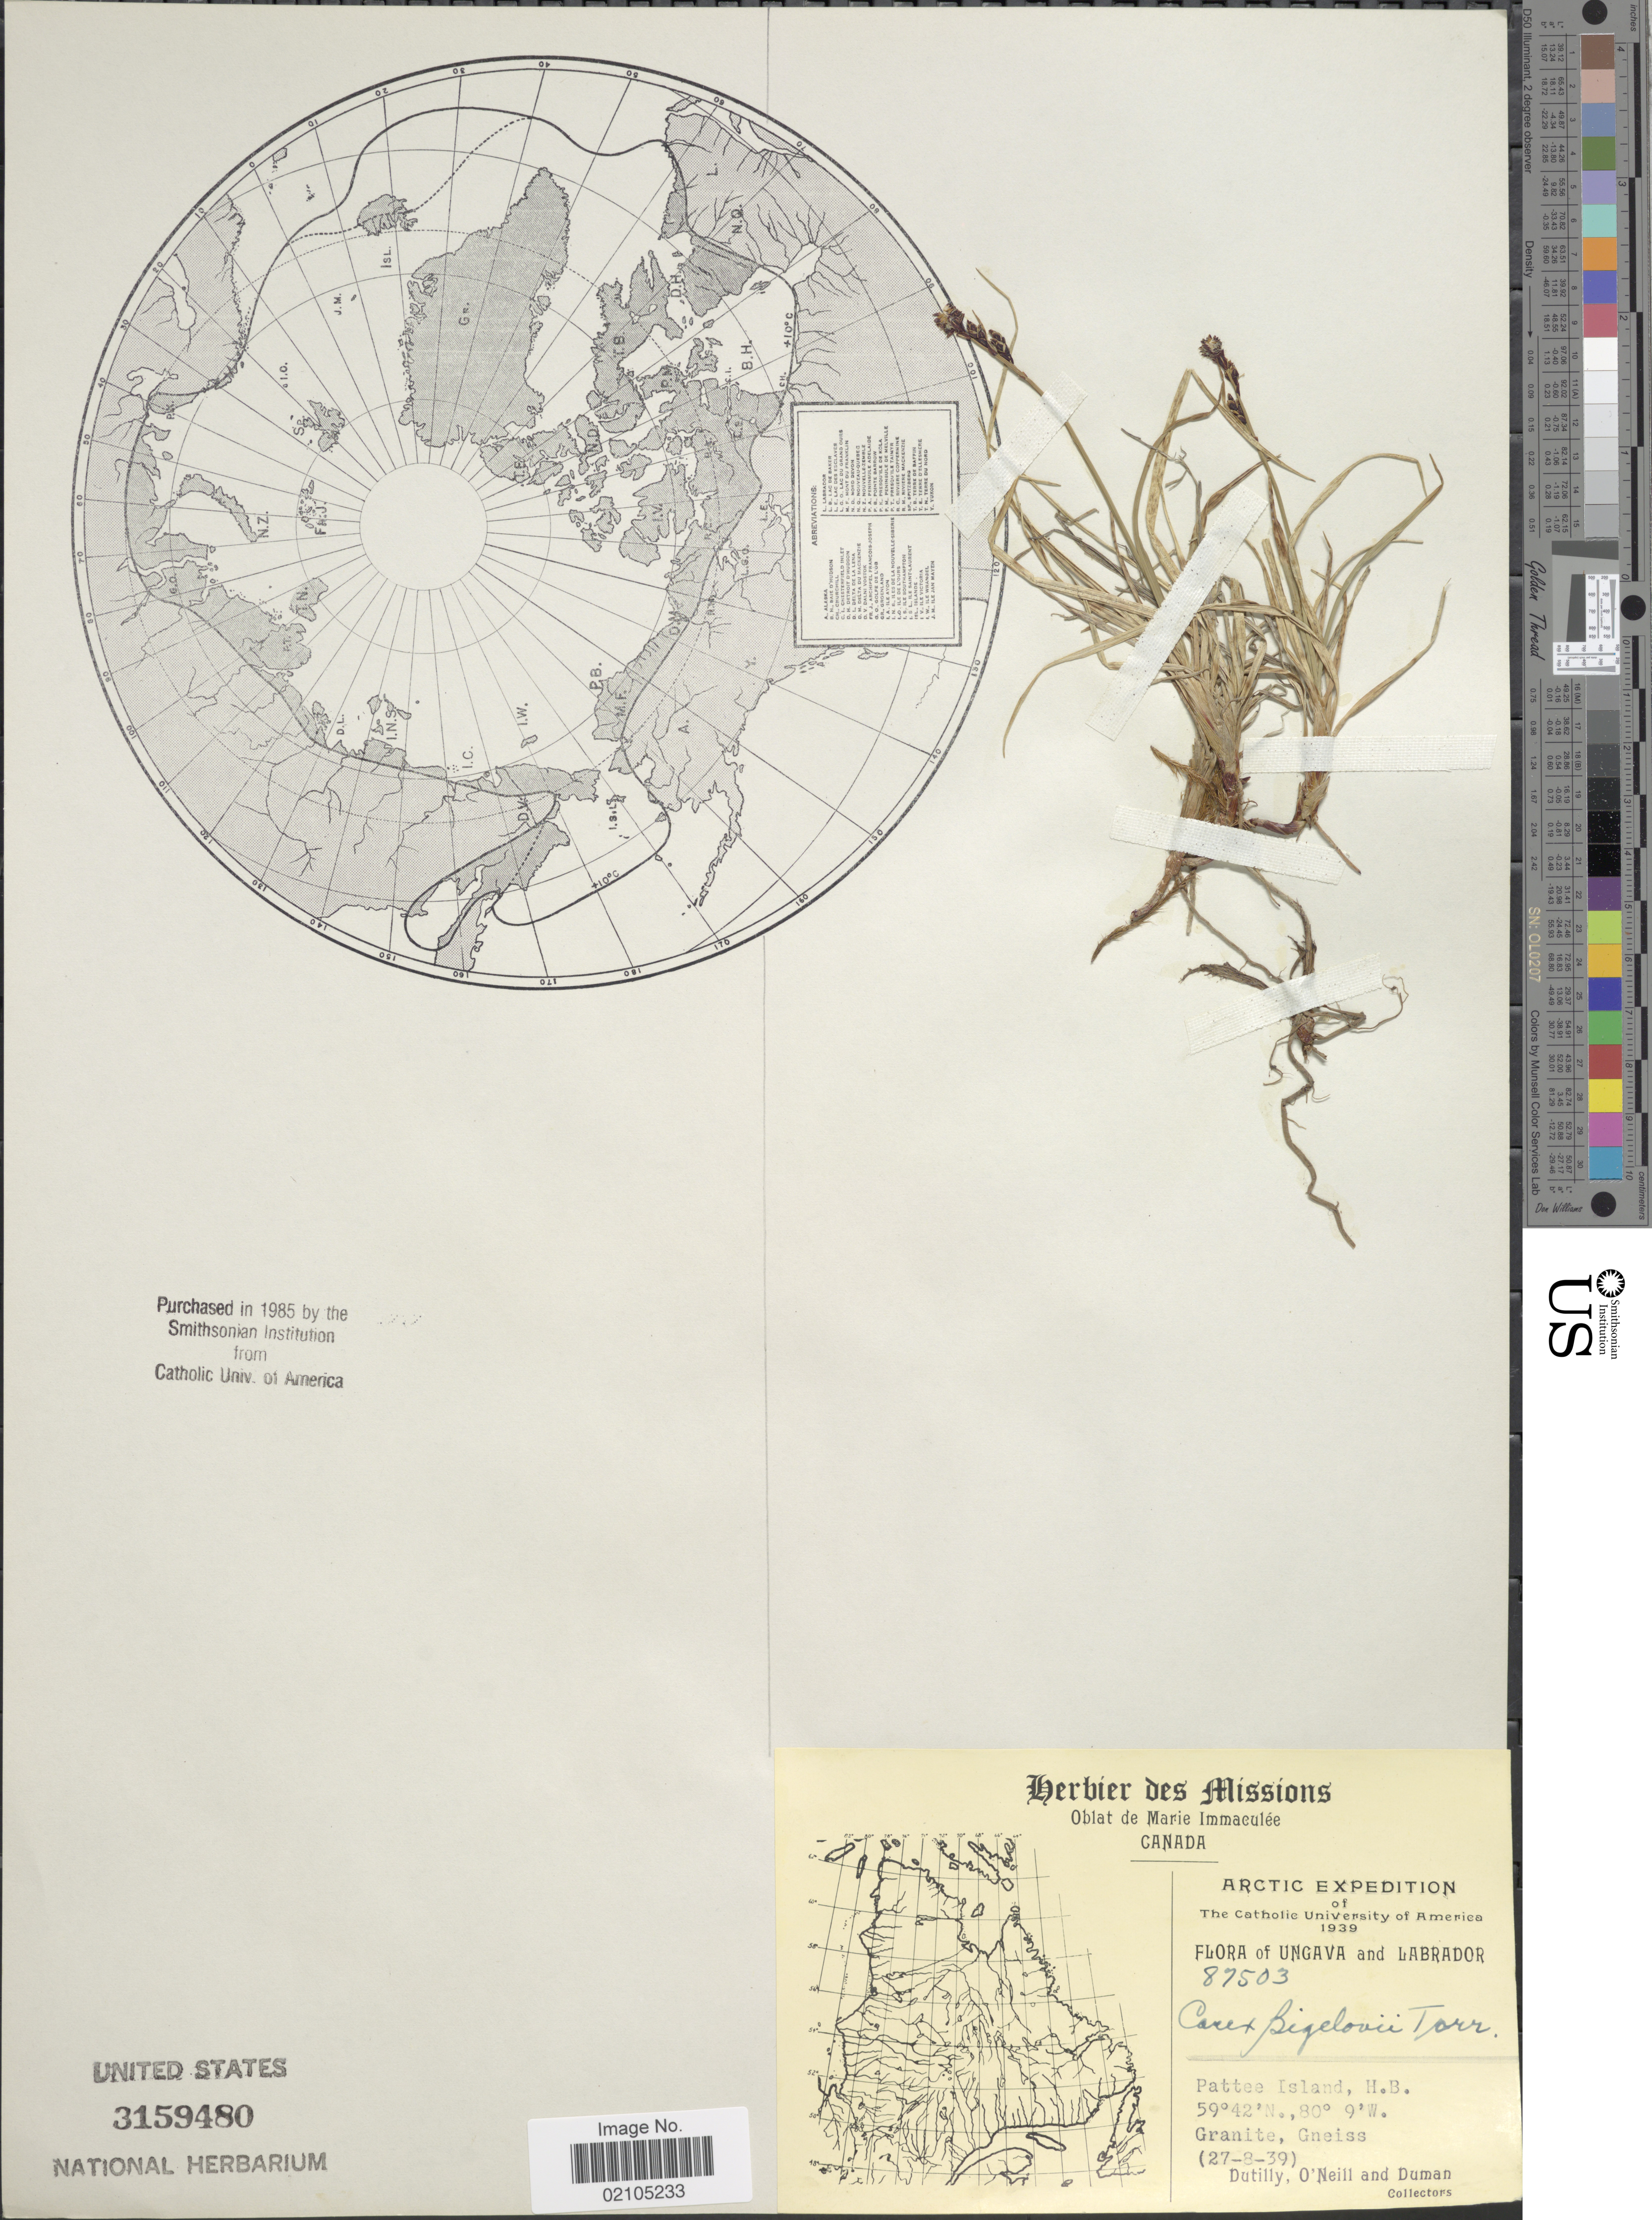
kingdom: Plantae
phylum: Tracheophyta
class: Liliopsida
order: Poales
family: Cyperaceae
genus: Carex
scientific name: Carex bigelowii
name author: Torr. ex Schwein.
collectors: -. Dutilly, -. O'Neill & -. Duman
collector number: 87503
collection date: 1939-08-27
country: Canada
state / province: Newfoundland and Labrador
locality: Arctic, Ungava and Labrador, Pattee Island, H.B.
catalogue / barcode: US 3159480